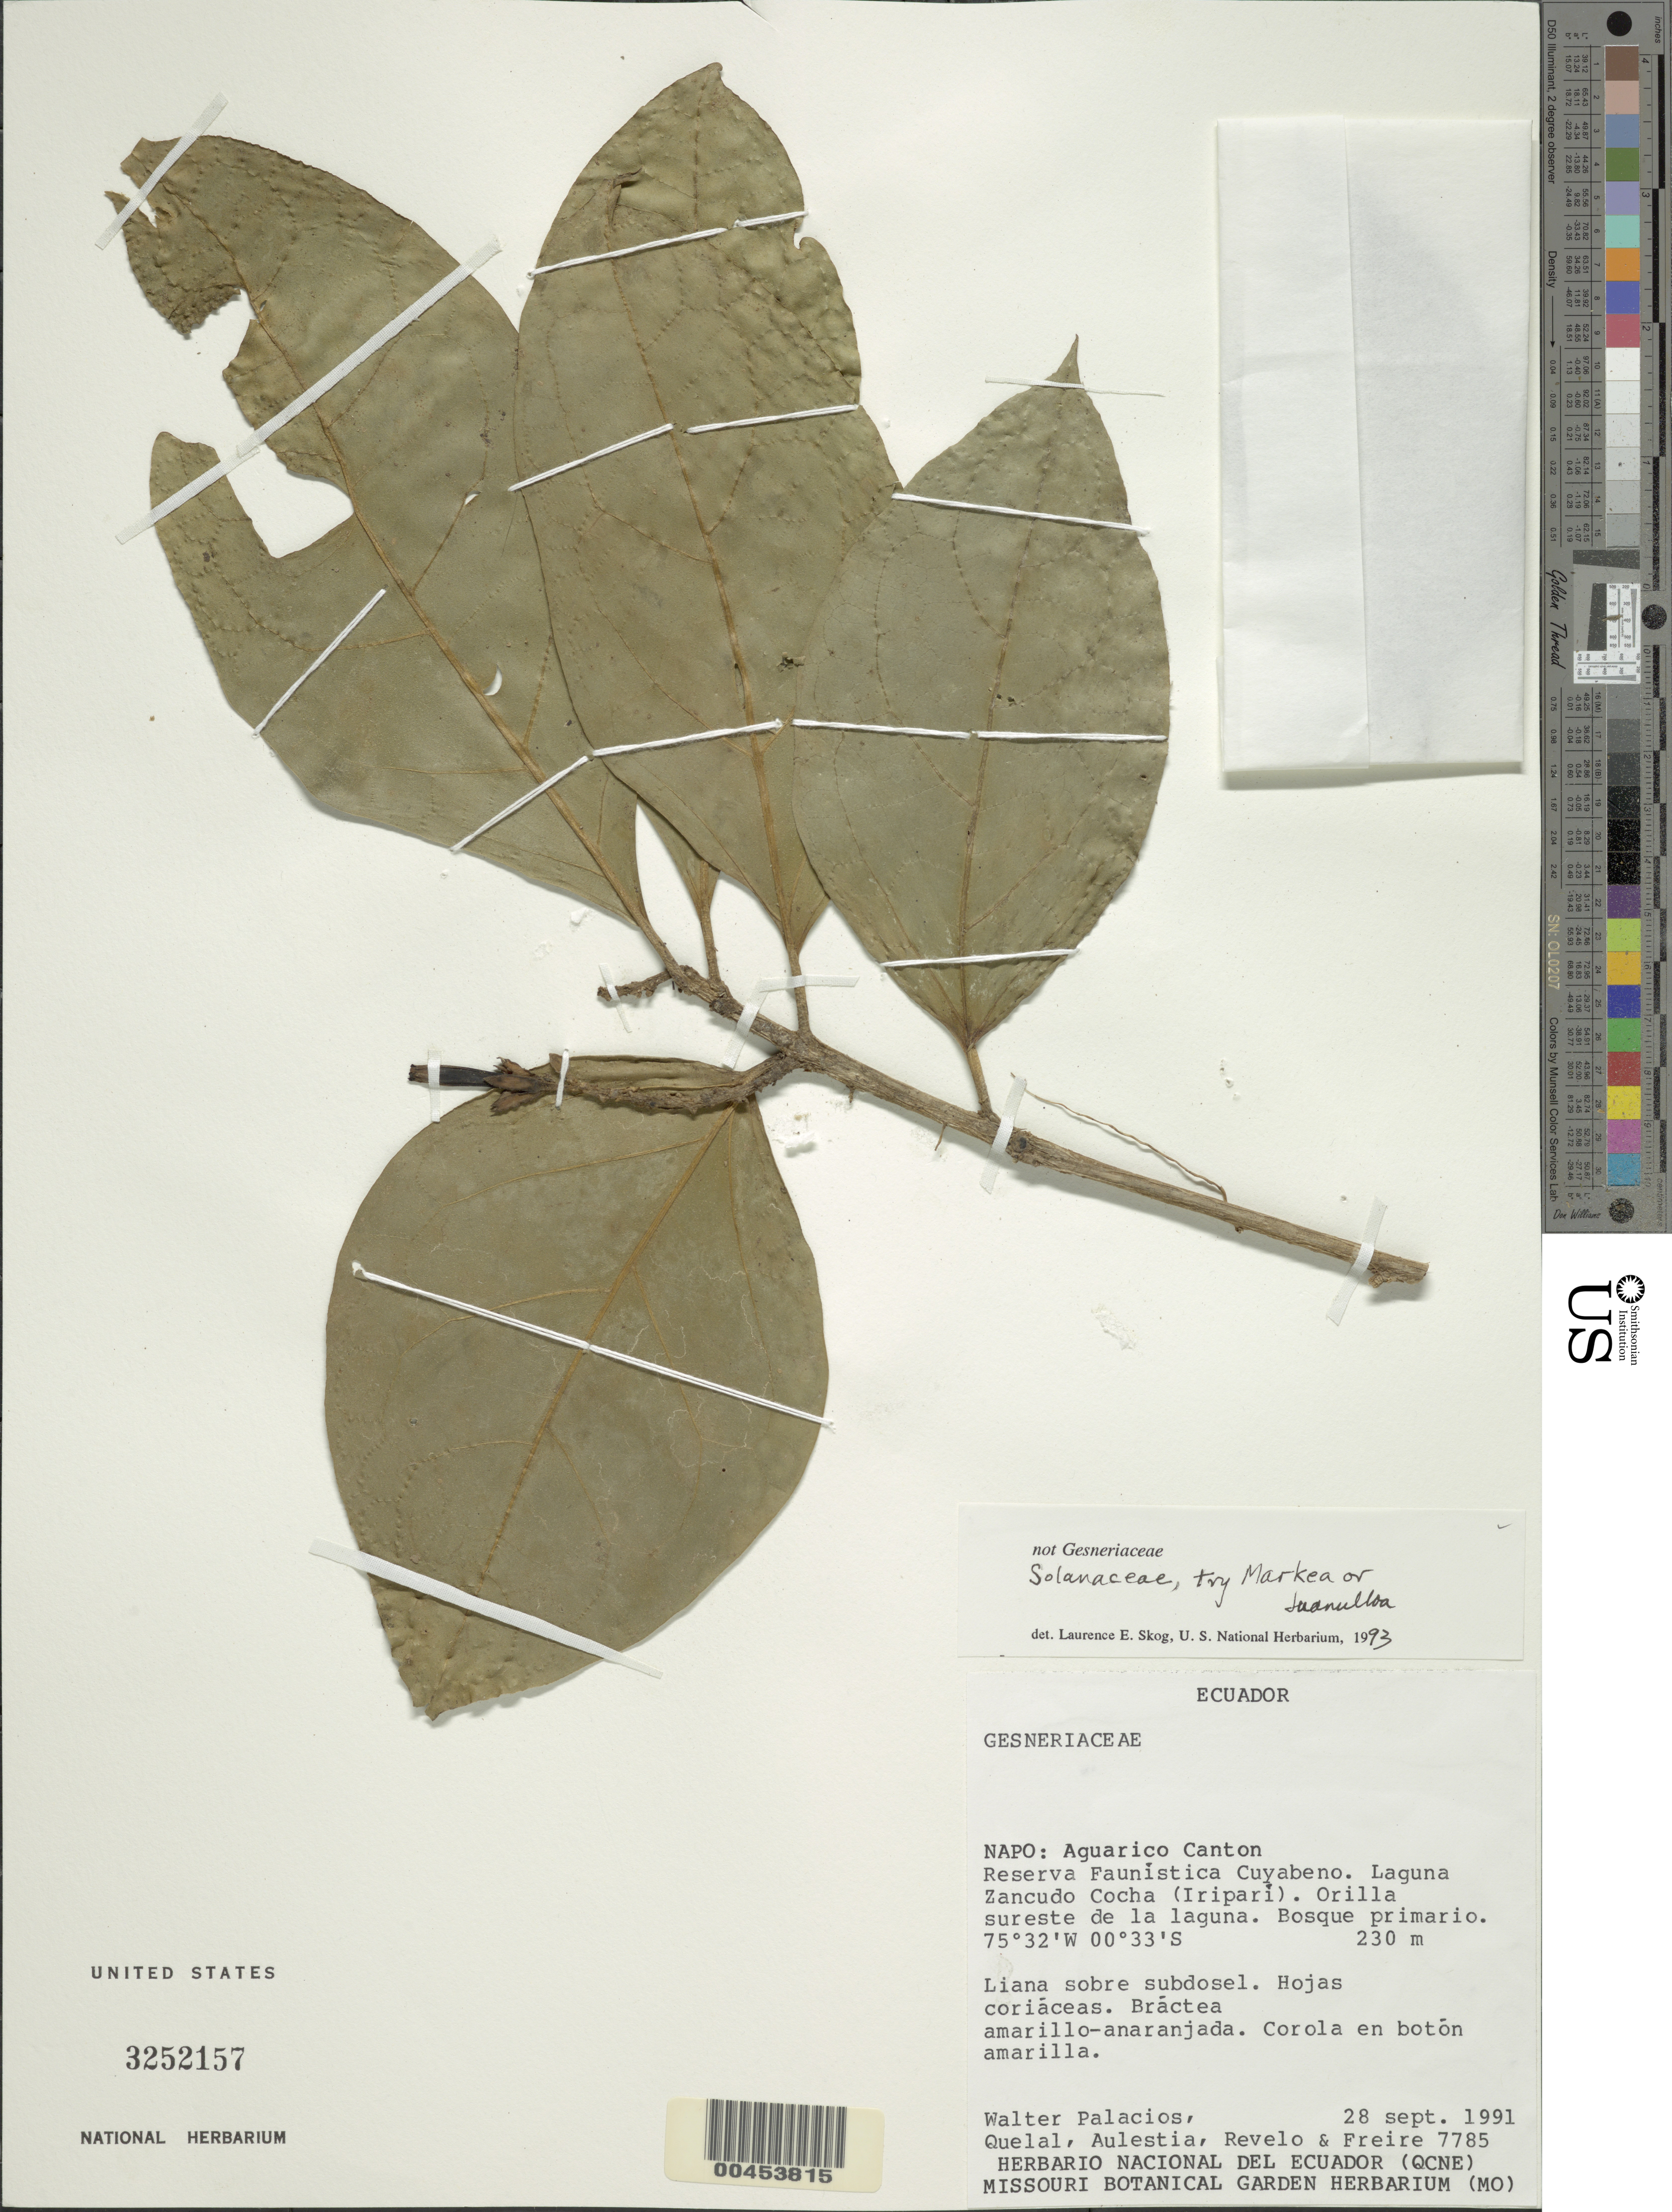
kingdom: Plantae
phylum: Tracheophyta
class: Magnoliopsida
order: Solanales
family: Solanaceae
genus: Markea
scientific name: Markea sp.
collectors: W. Palacios, C. Quelal, C. Aulestia, -. Revelo & E. Freire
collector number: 7785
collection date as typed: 28 Sep 1991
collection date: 1991-09-28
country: Ecuador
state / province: Orellana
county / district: Aguarico Aguarico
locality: AguaRico Canton, faunistica cuyabeno Reserve. [Province originally recorded as Napo.]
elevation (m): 230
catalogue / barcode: US 3252157